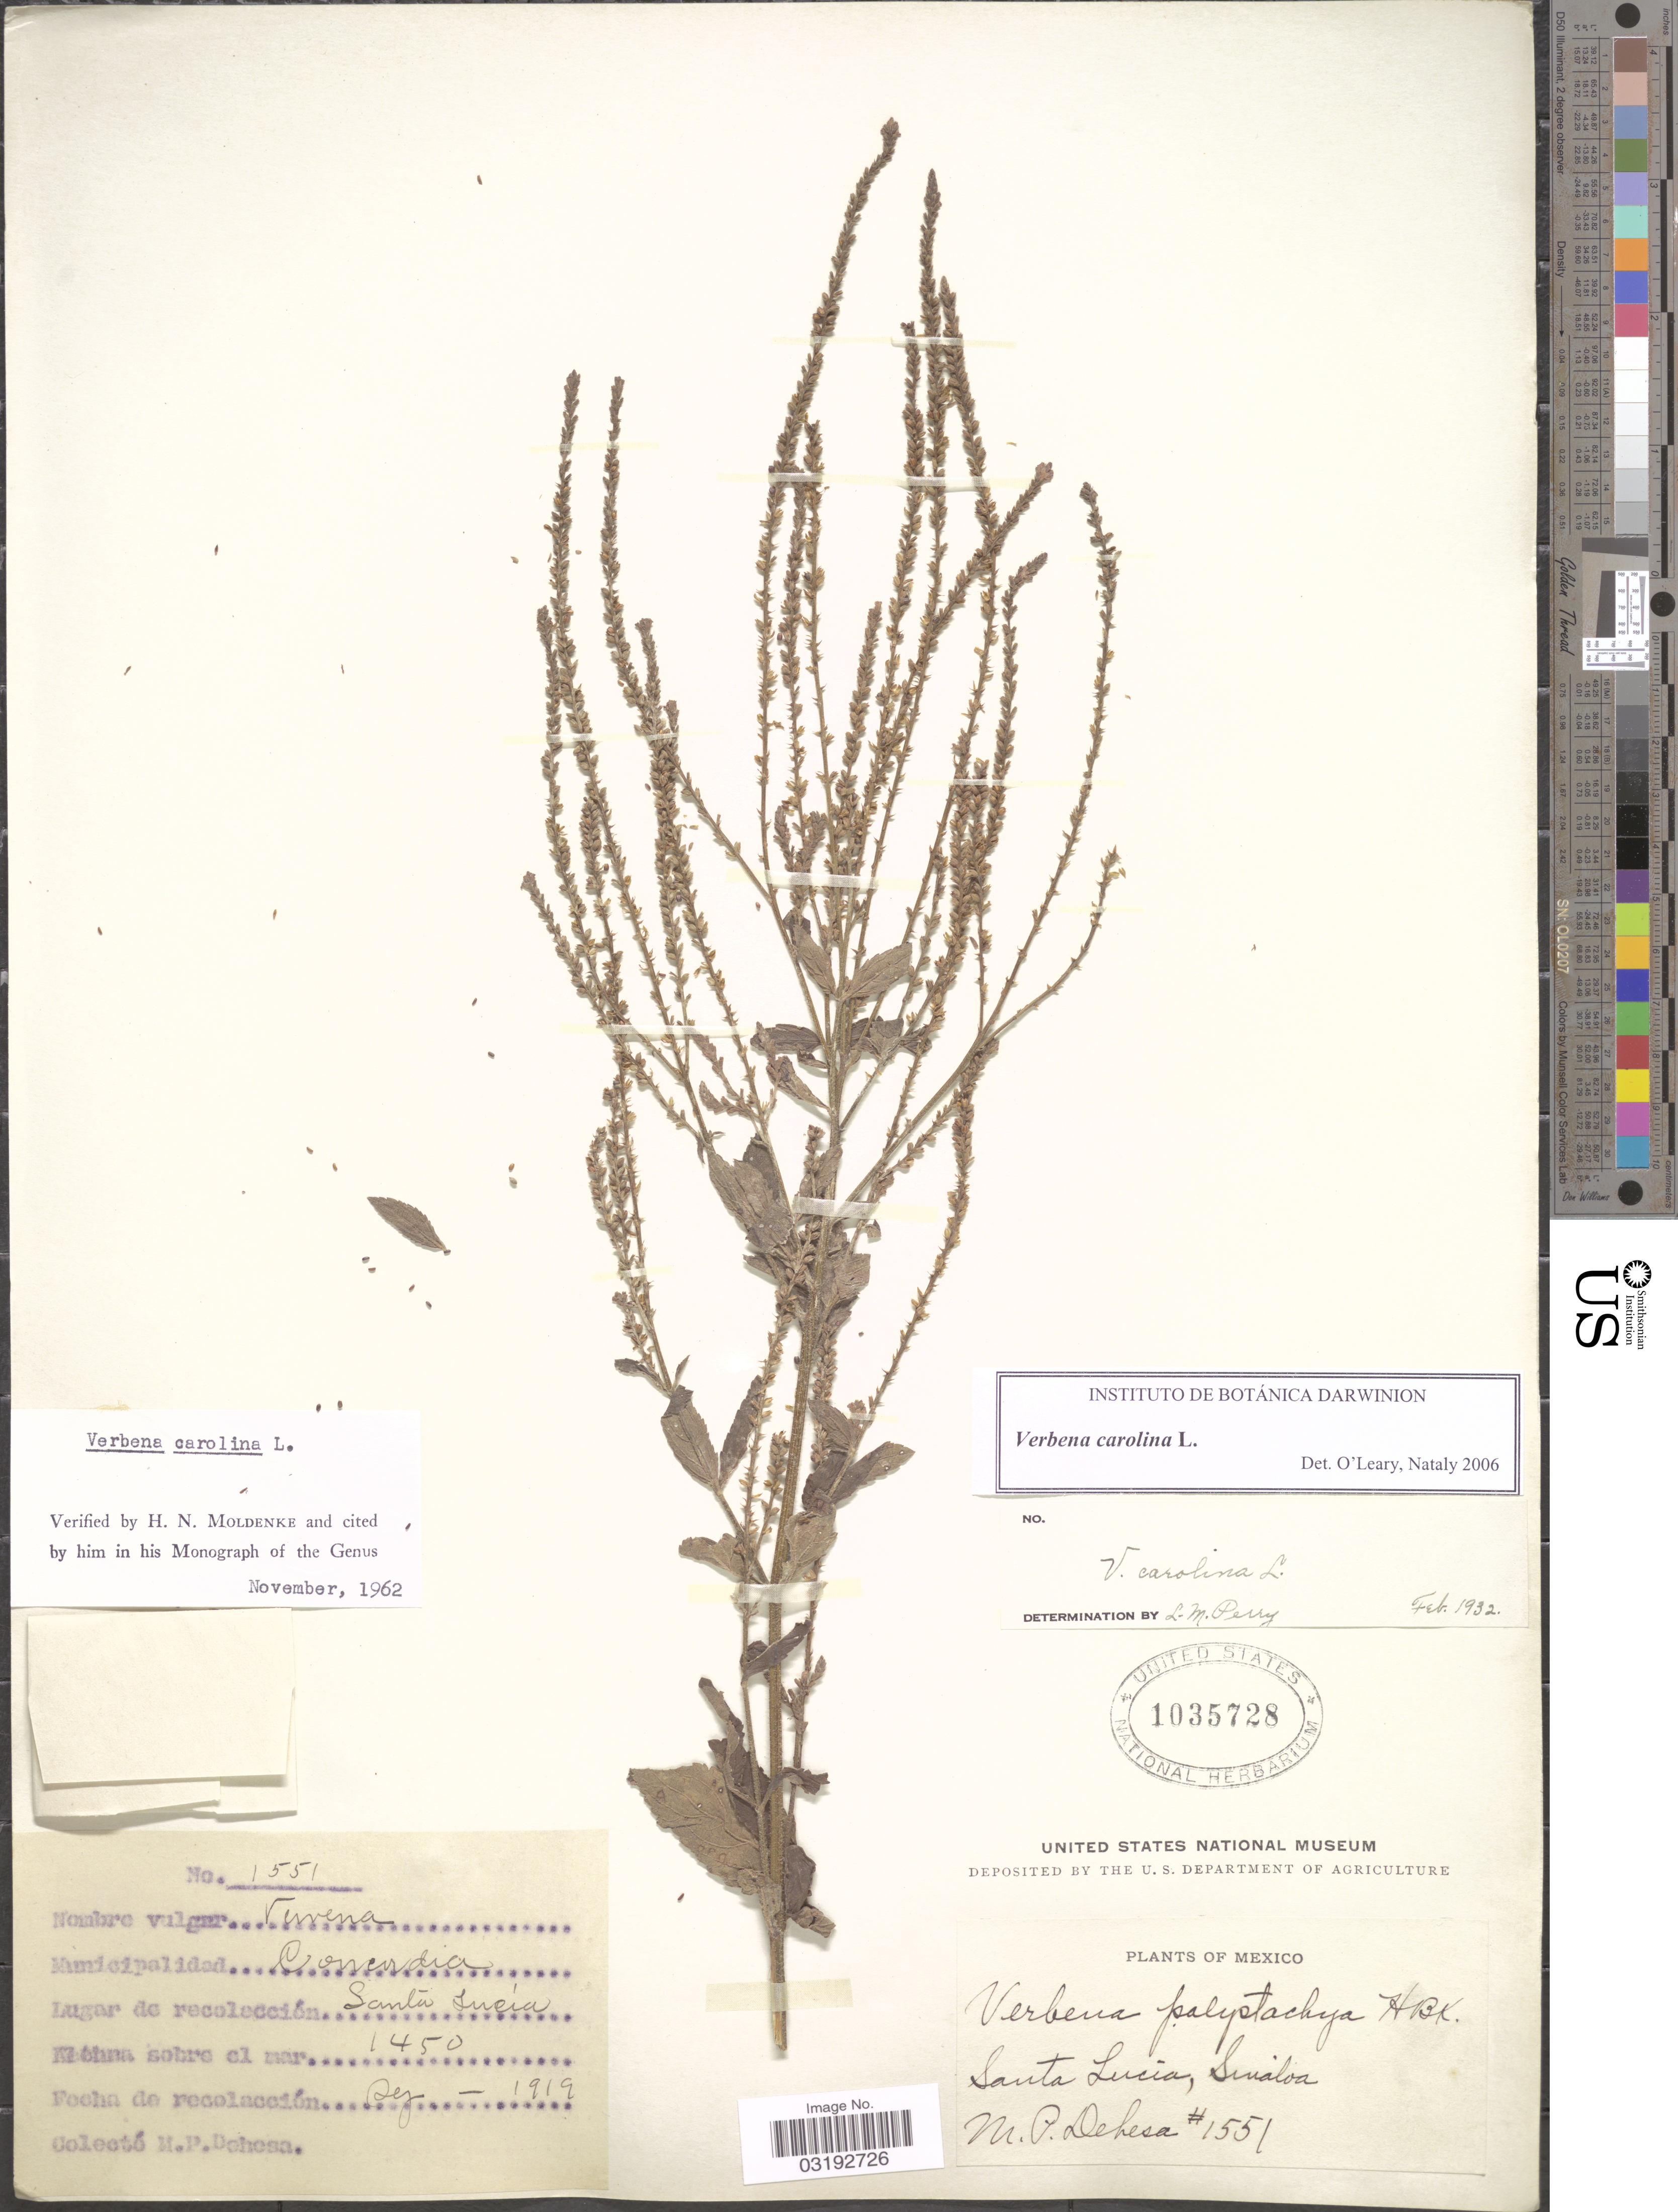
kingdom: Plantae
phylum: Tracheophyta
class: Magnoliopsida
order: Lamiales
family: Verbenaceae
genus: Verbena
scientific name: Verbena carolina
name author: L.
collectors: M. Dehesa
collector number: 1551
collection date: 1919-12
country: Mexico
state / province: Sinaloa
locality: Santa Lucía.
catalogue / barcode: US 1035728